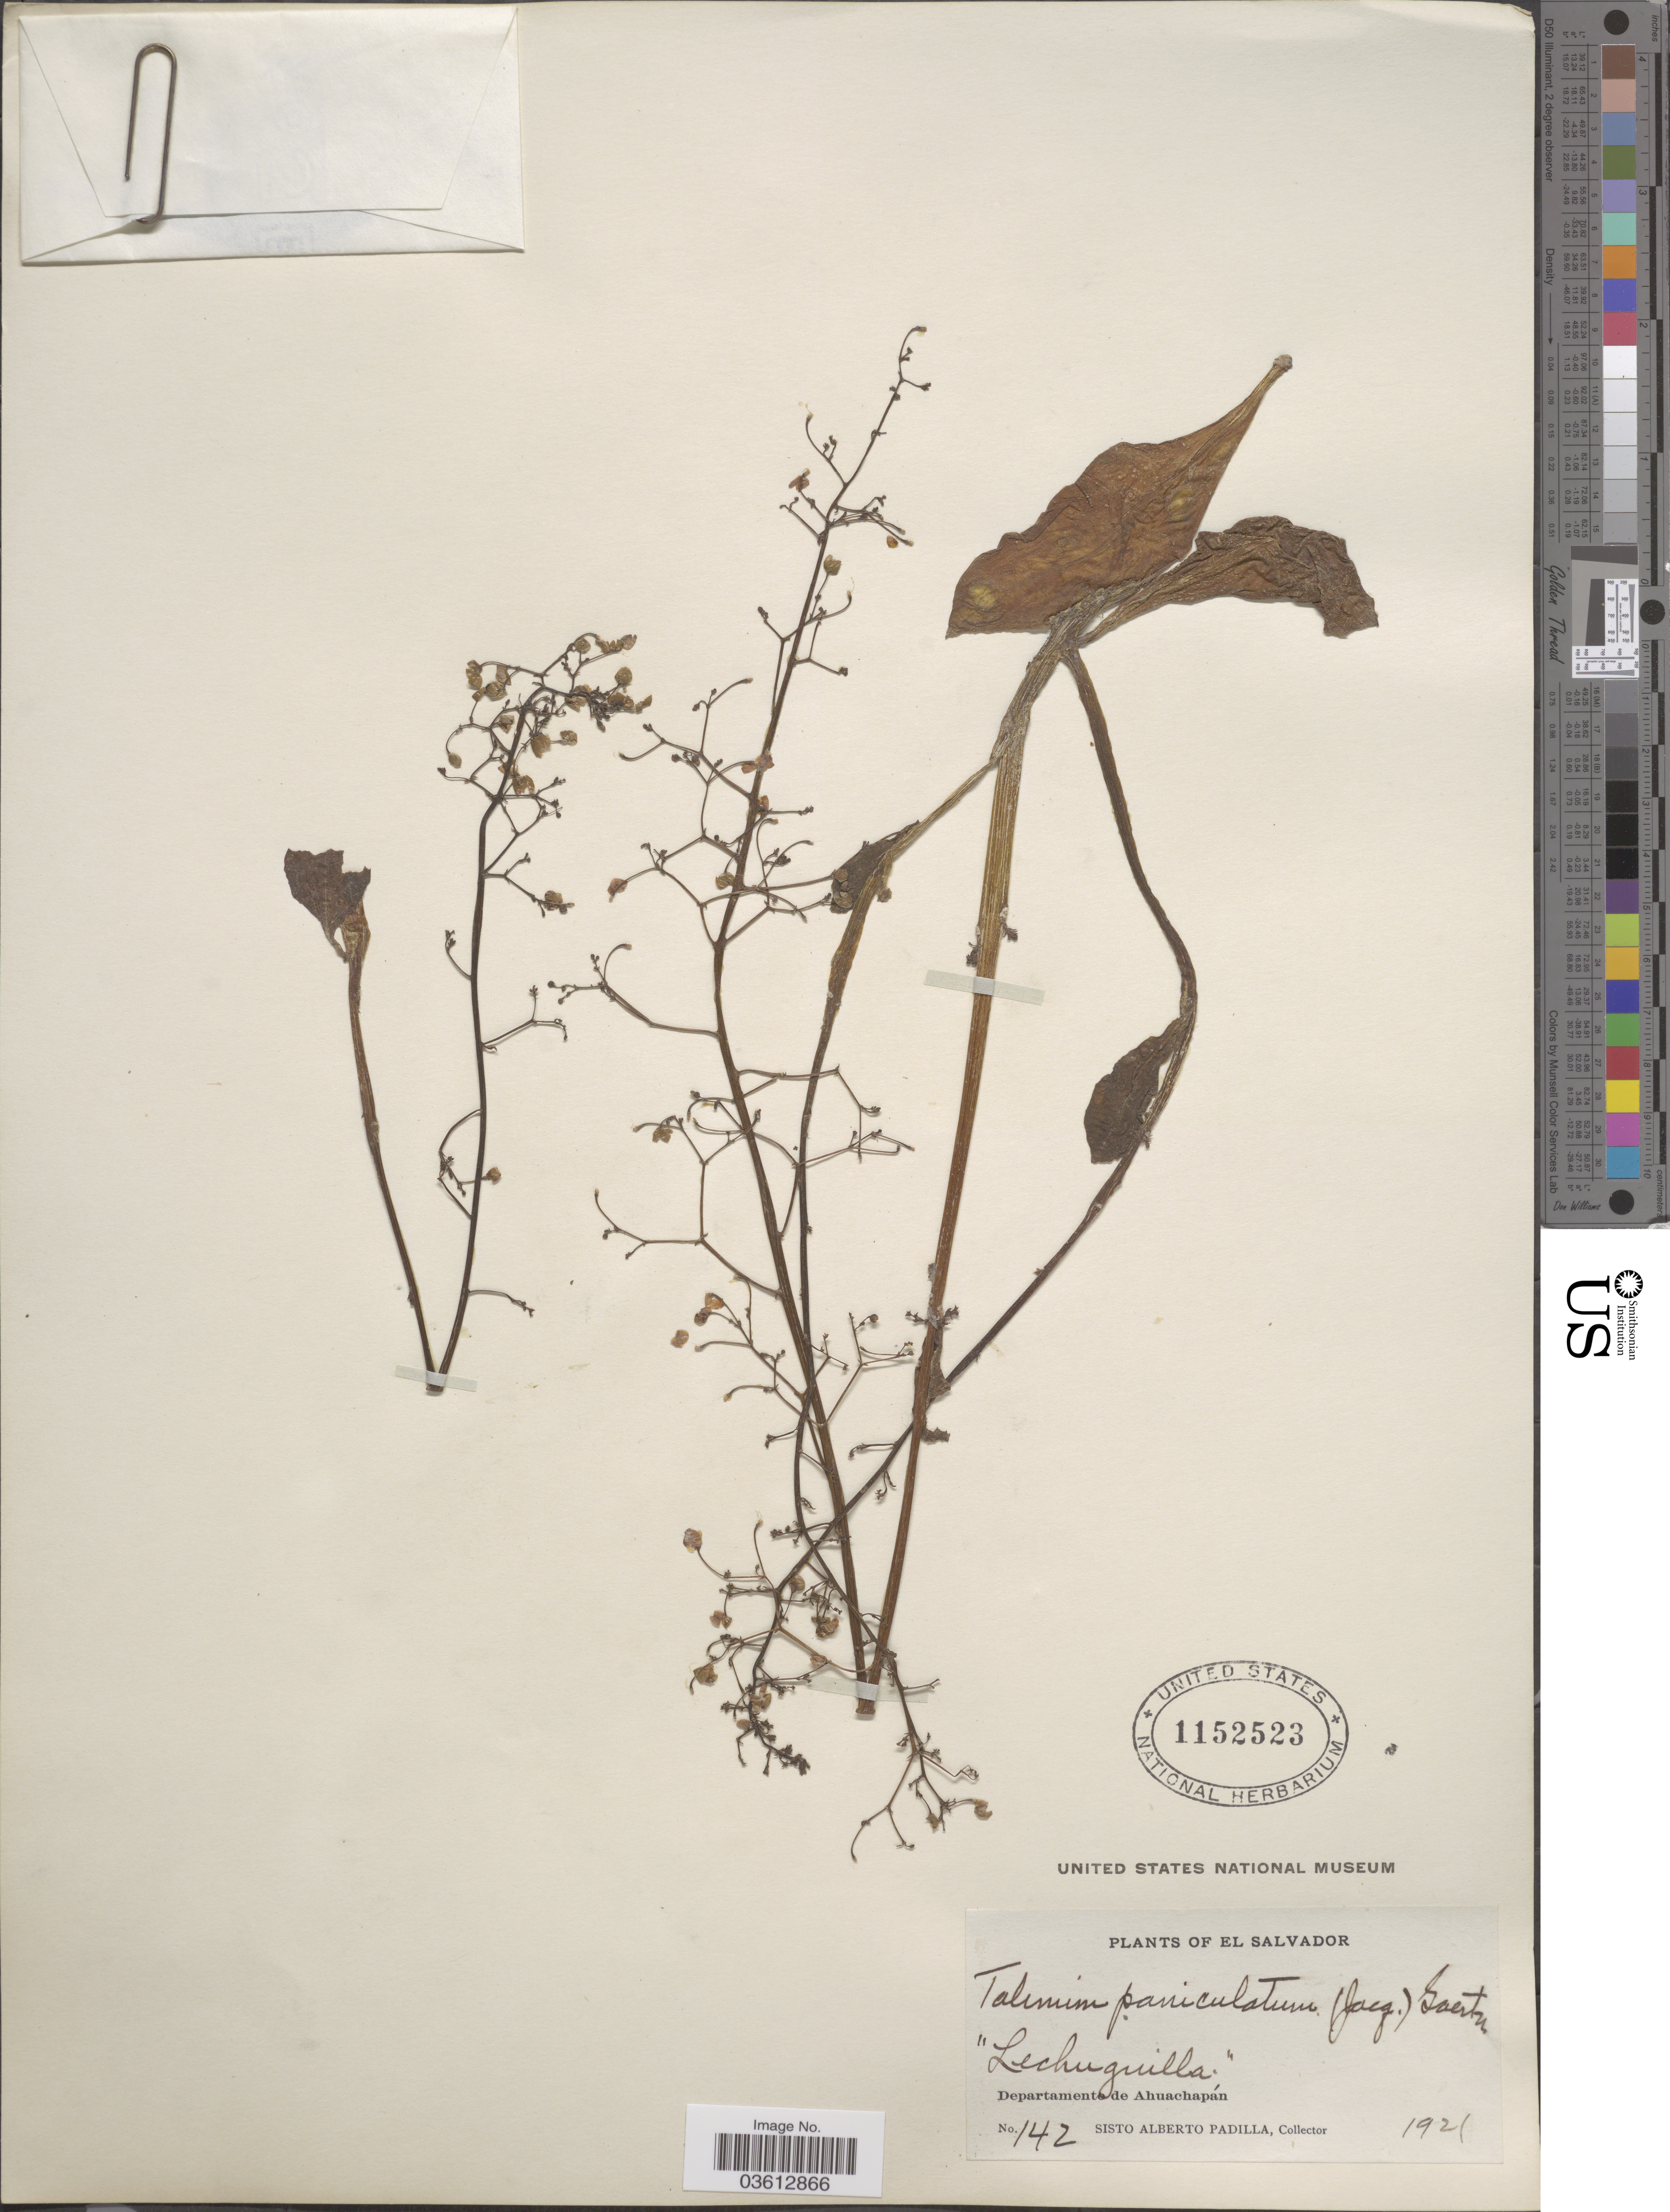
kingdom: Plantae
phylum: Tracheophyta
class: Magnoliopsida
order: Caryophyllales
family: Talinaceae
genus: Talinum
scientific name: Talinum paniculatum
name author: (Jacq.) Gaertn.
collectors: S. A. Padilla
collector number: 142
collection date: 1921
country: El Salvador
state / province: Ahuachapan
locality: Departamento de Ahuachapán.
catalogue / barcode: US 1152523